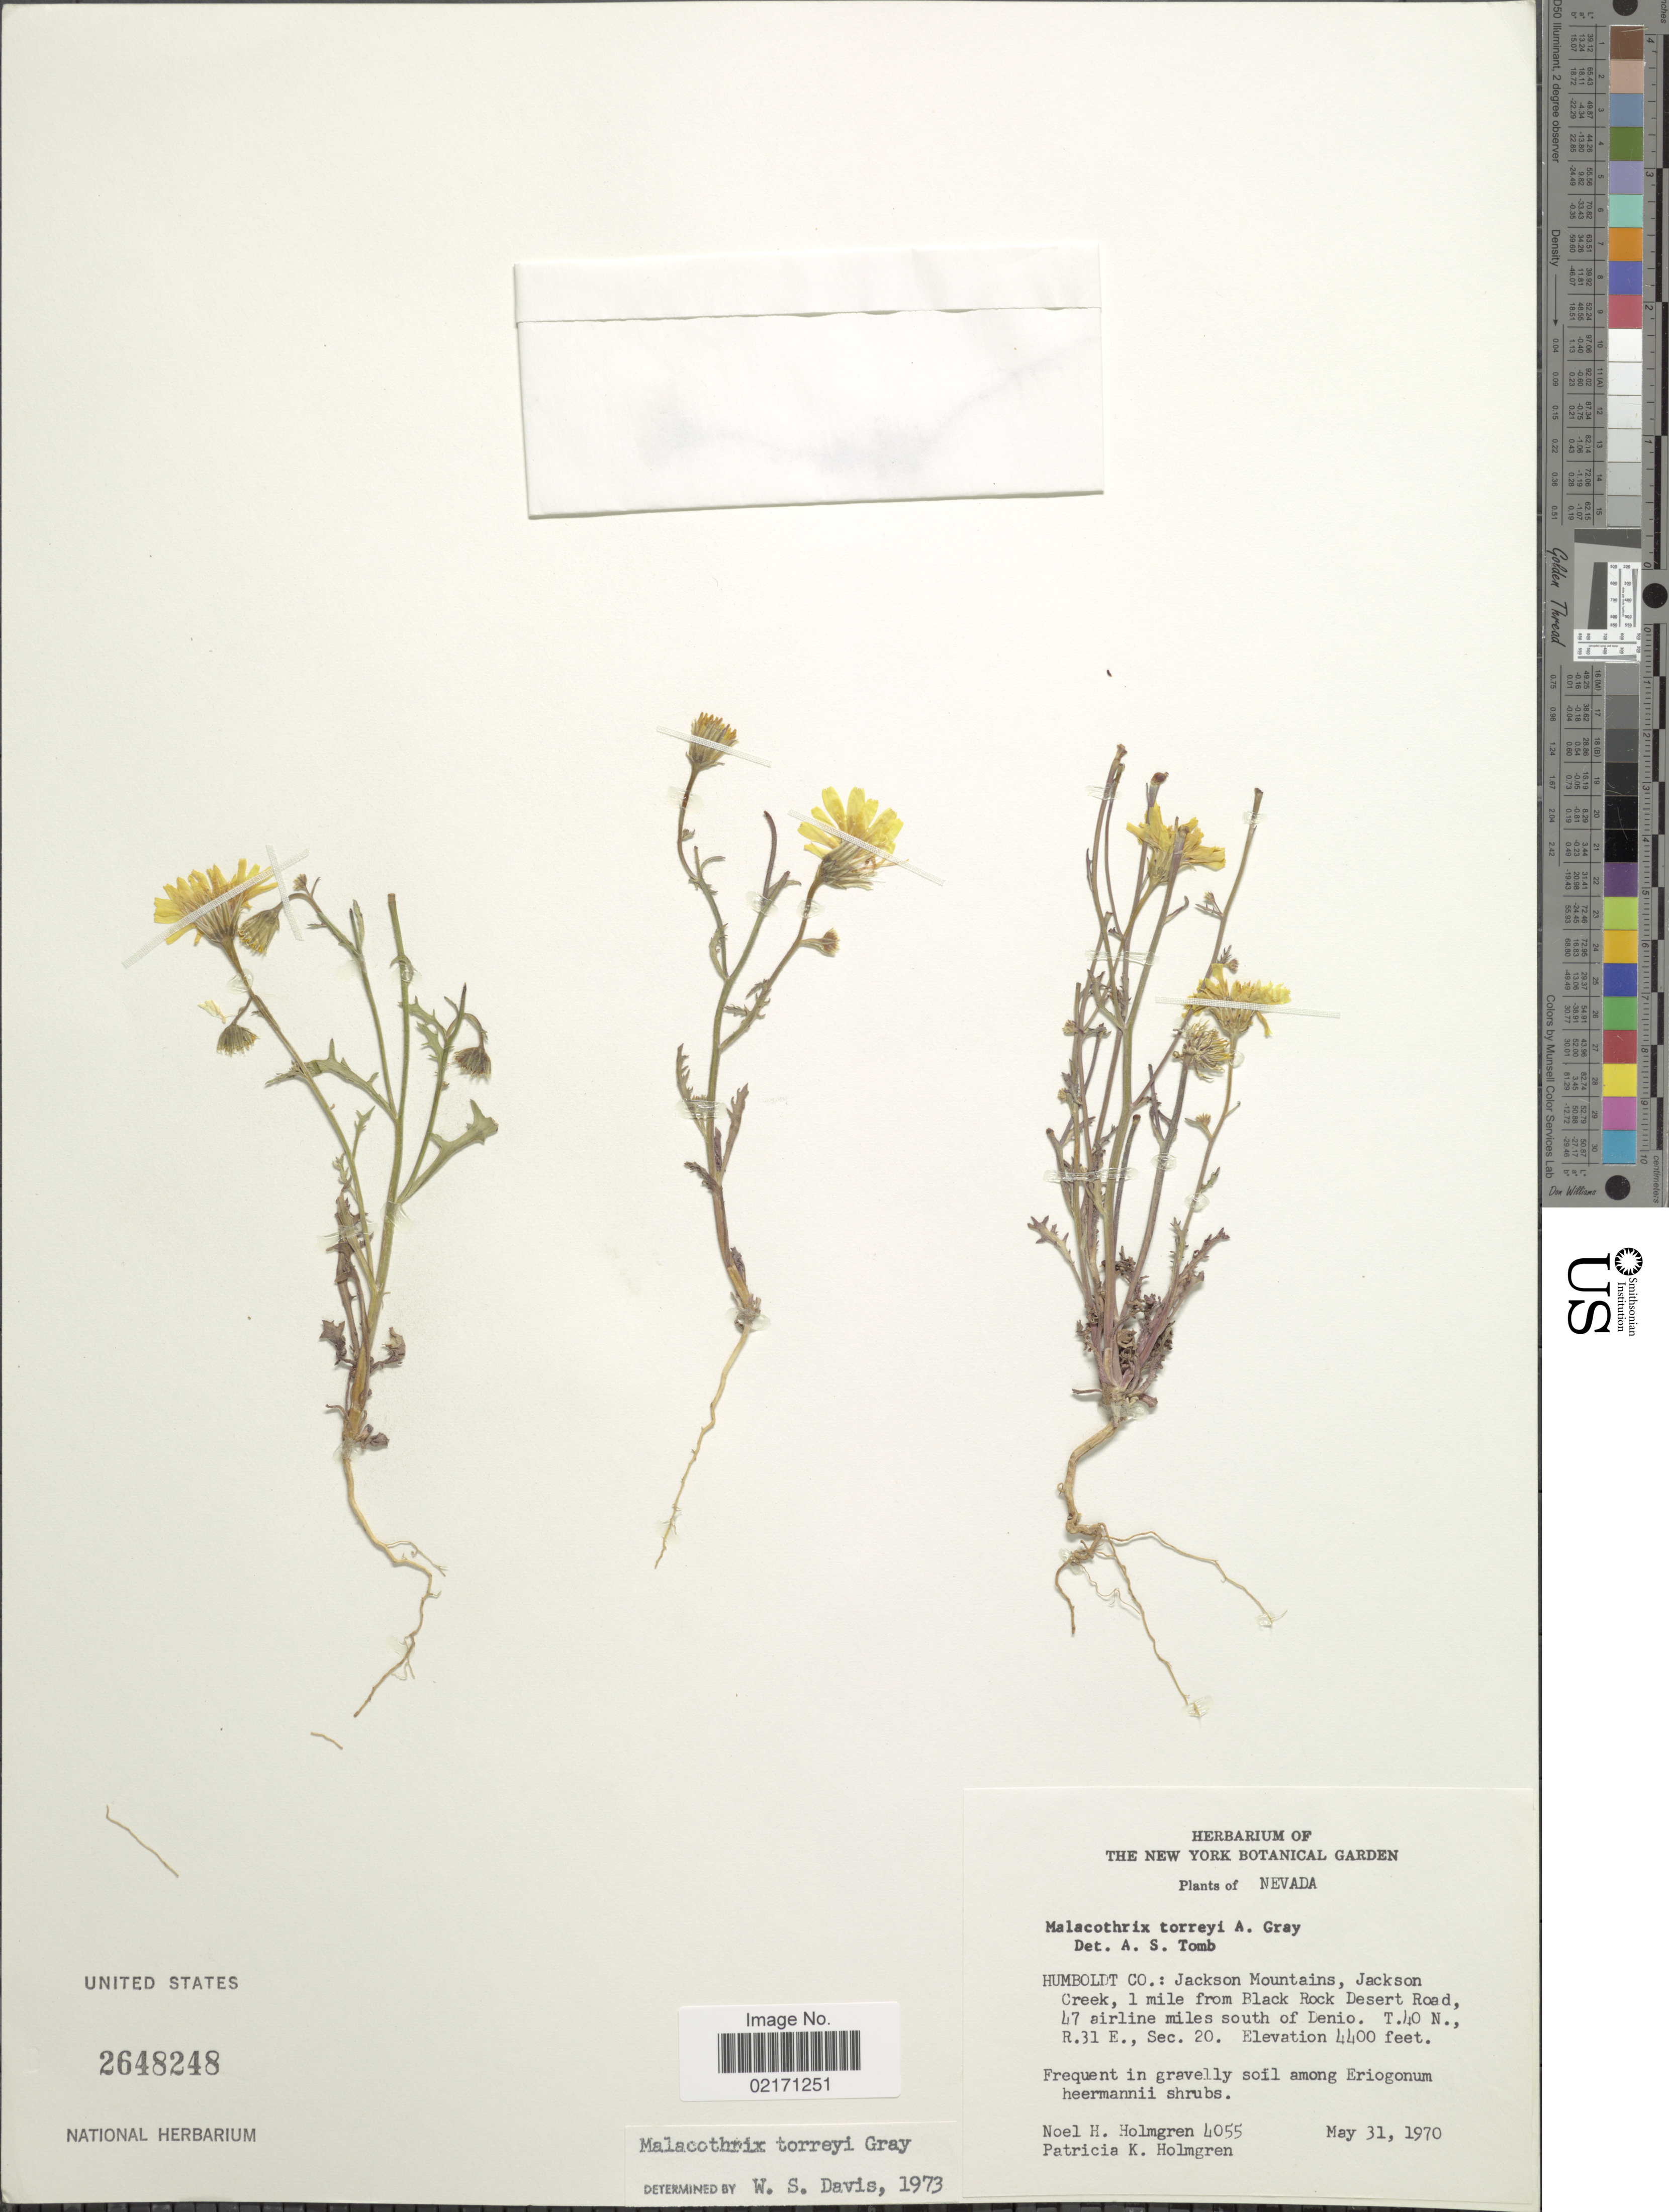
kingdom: Plantae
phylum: Tracheophyta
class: Magnoliopsida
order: Asterales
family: Asteraceae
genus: Malacothrix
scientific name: Malacothrix torreyi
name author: A. Gray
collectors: N. H. Holmgren & P. K. Holmgren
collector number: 4055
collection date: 1970-05-31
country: United States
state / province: Nevada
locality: Humboldt Co.: Jackson Mountains, Jackson Creek, 1 mile from Black Rock Desert Road, 47 airline miles south of Denio. T40N., R31E., Sec. 20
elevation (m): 1341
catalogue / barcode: US 2648248